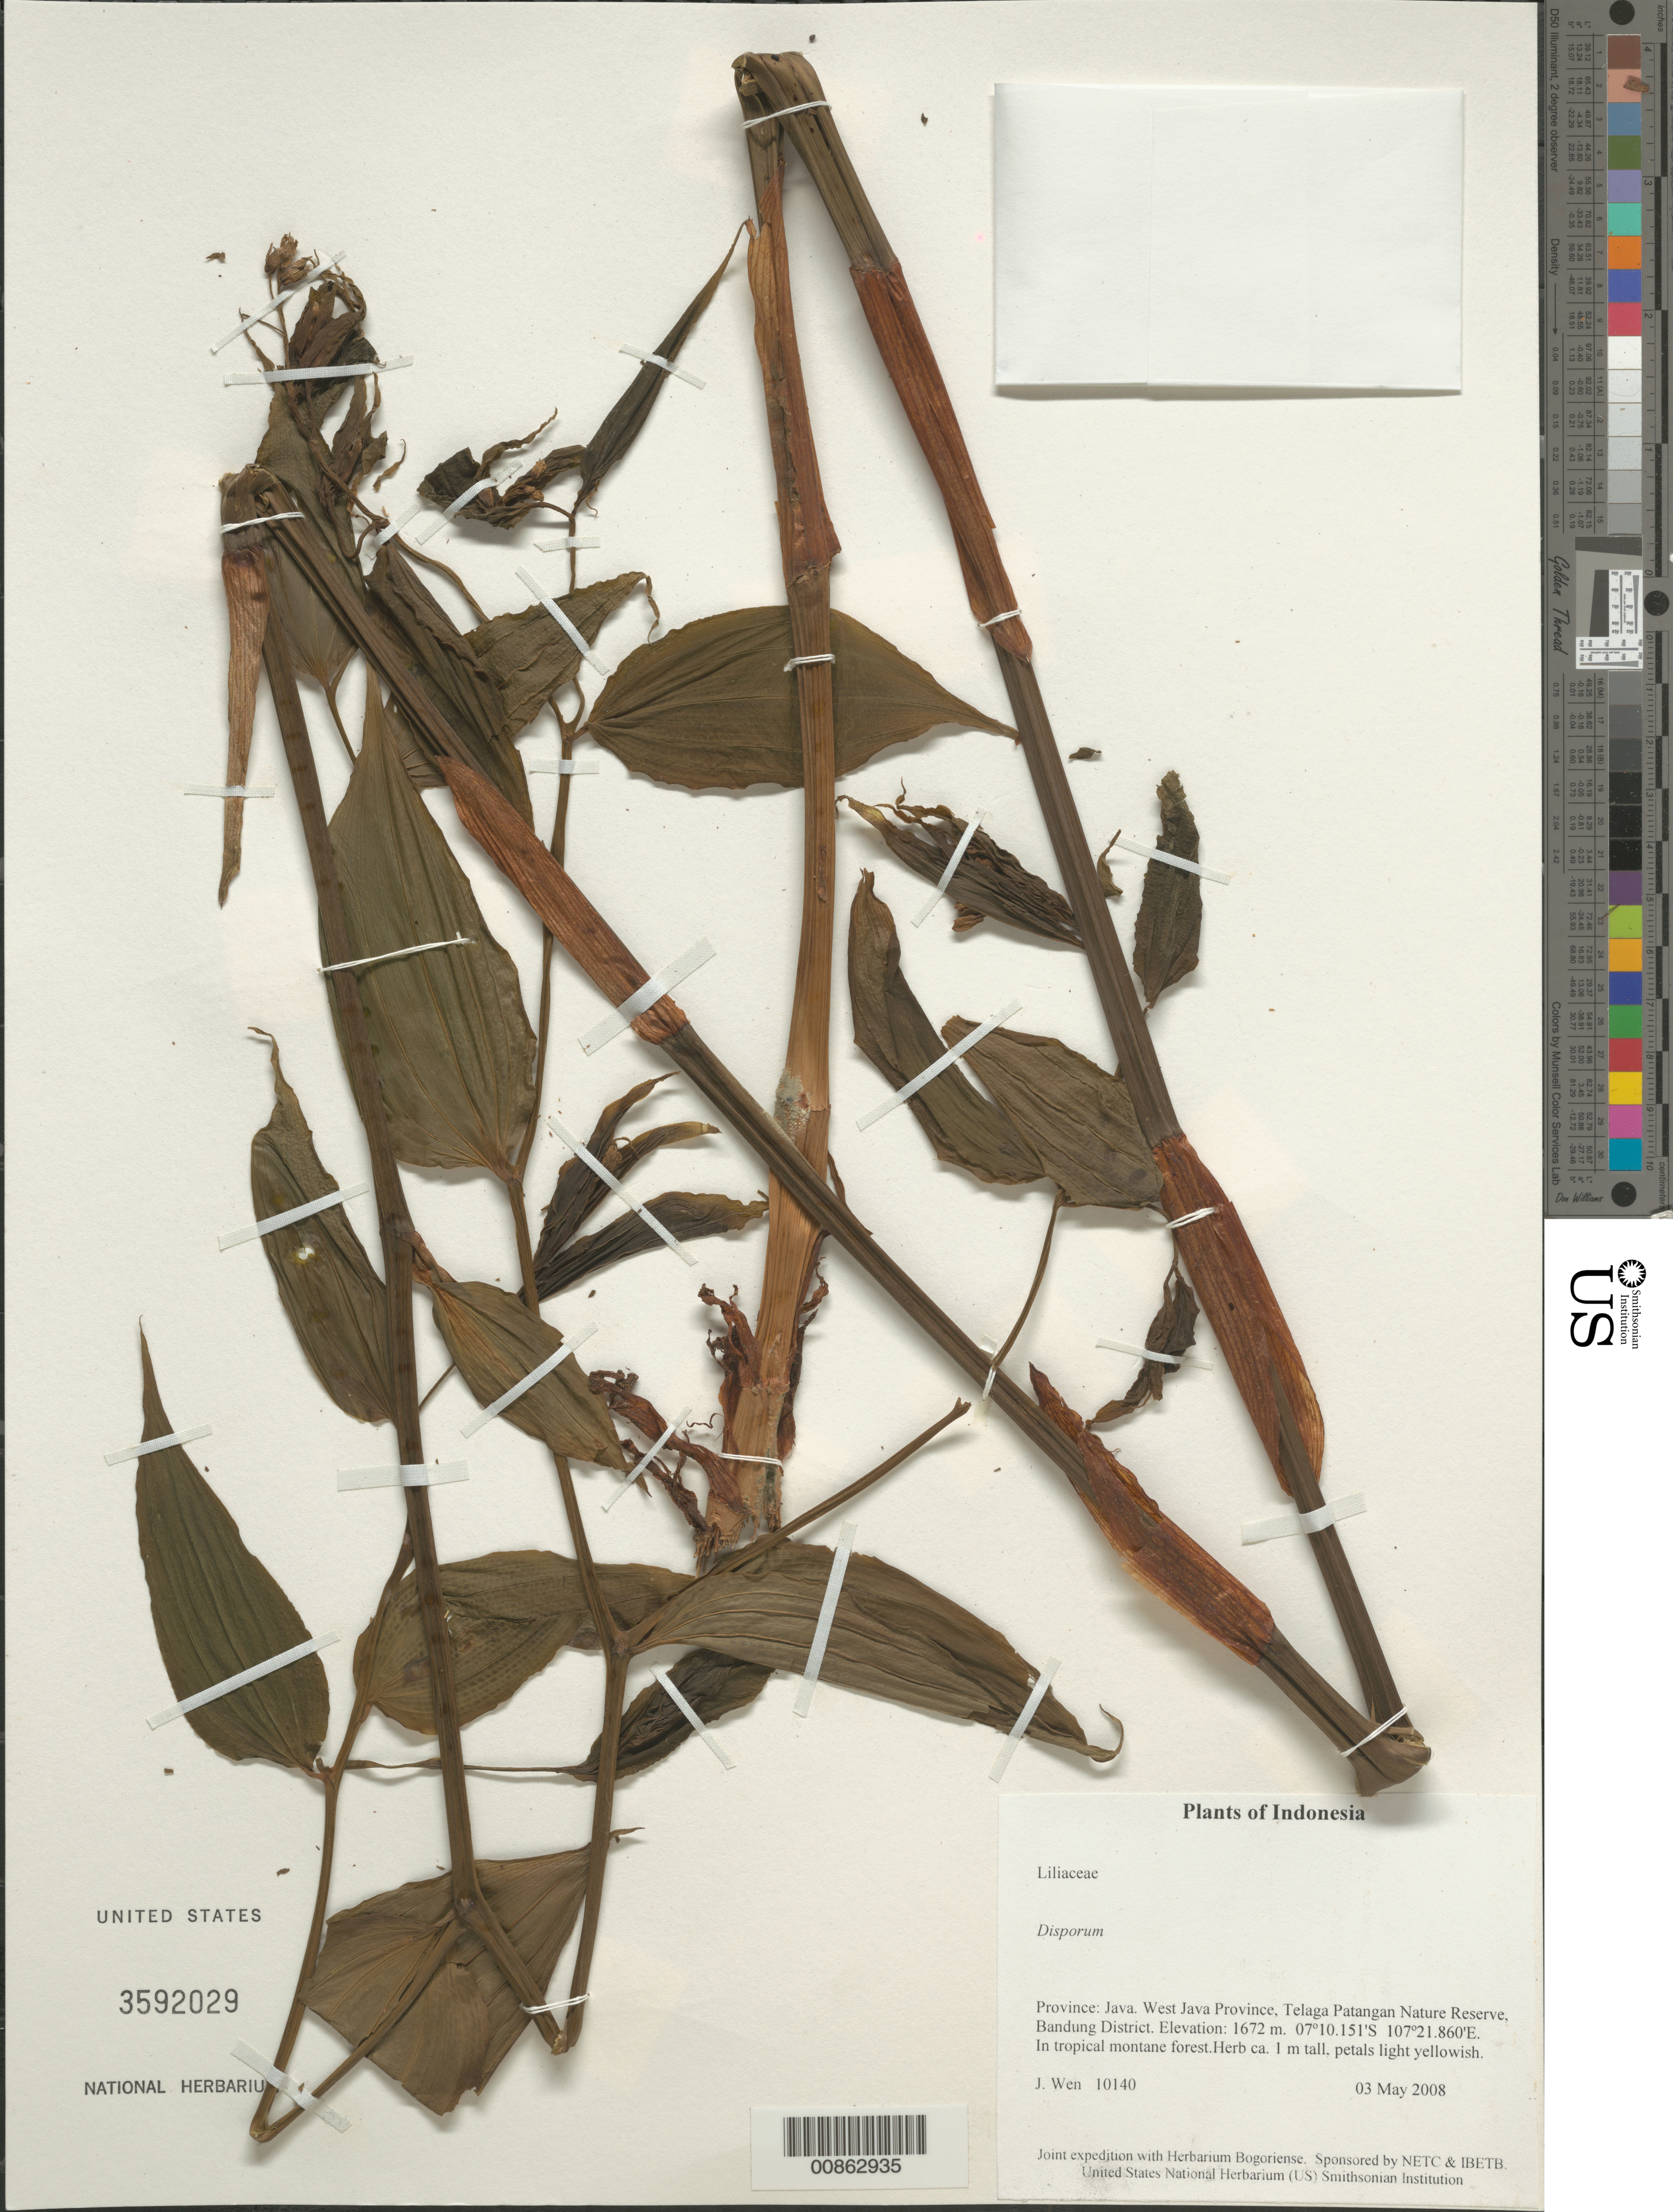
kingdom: Plantae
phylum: Tracheophyta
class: Liliopsida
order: Liliales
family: Colchicaceae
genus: Disporum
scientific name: Disporum sp.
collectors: J. Wen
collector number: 10140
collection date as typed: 03 May 2008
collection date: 2008-05-03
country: Indonesia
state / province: Java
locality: West Java Province, Telaga Patangan Nature Reserve, Bandung District.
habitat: In tropical montane forest.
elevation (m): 1672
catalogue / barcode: US 3592029